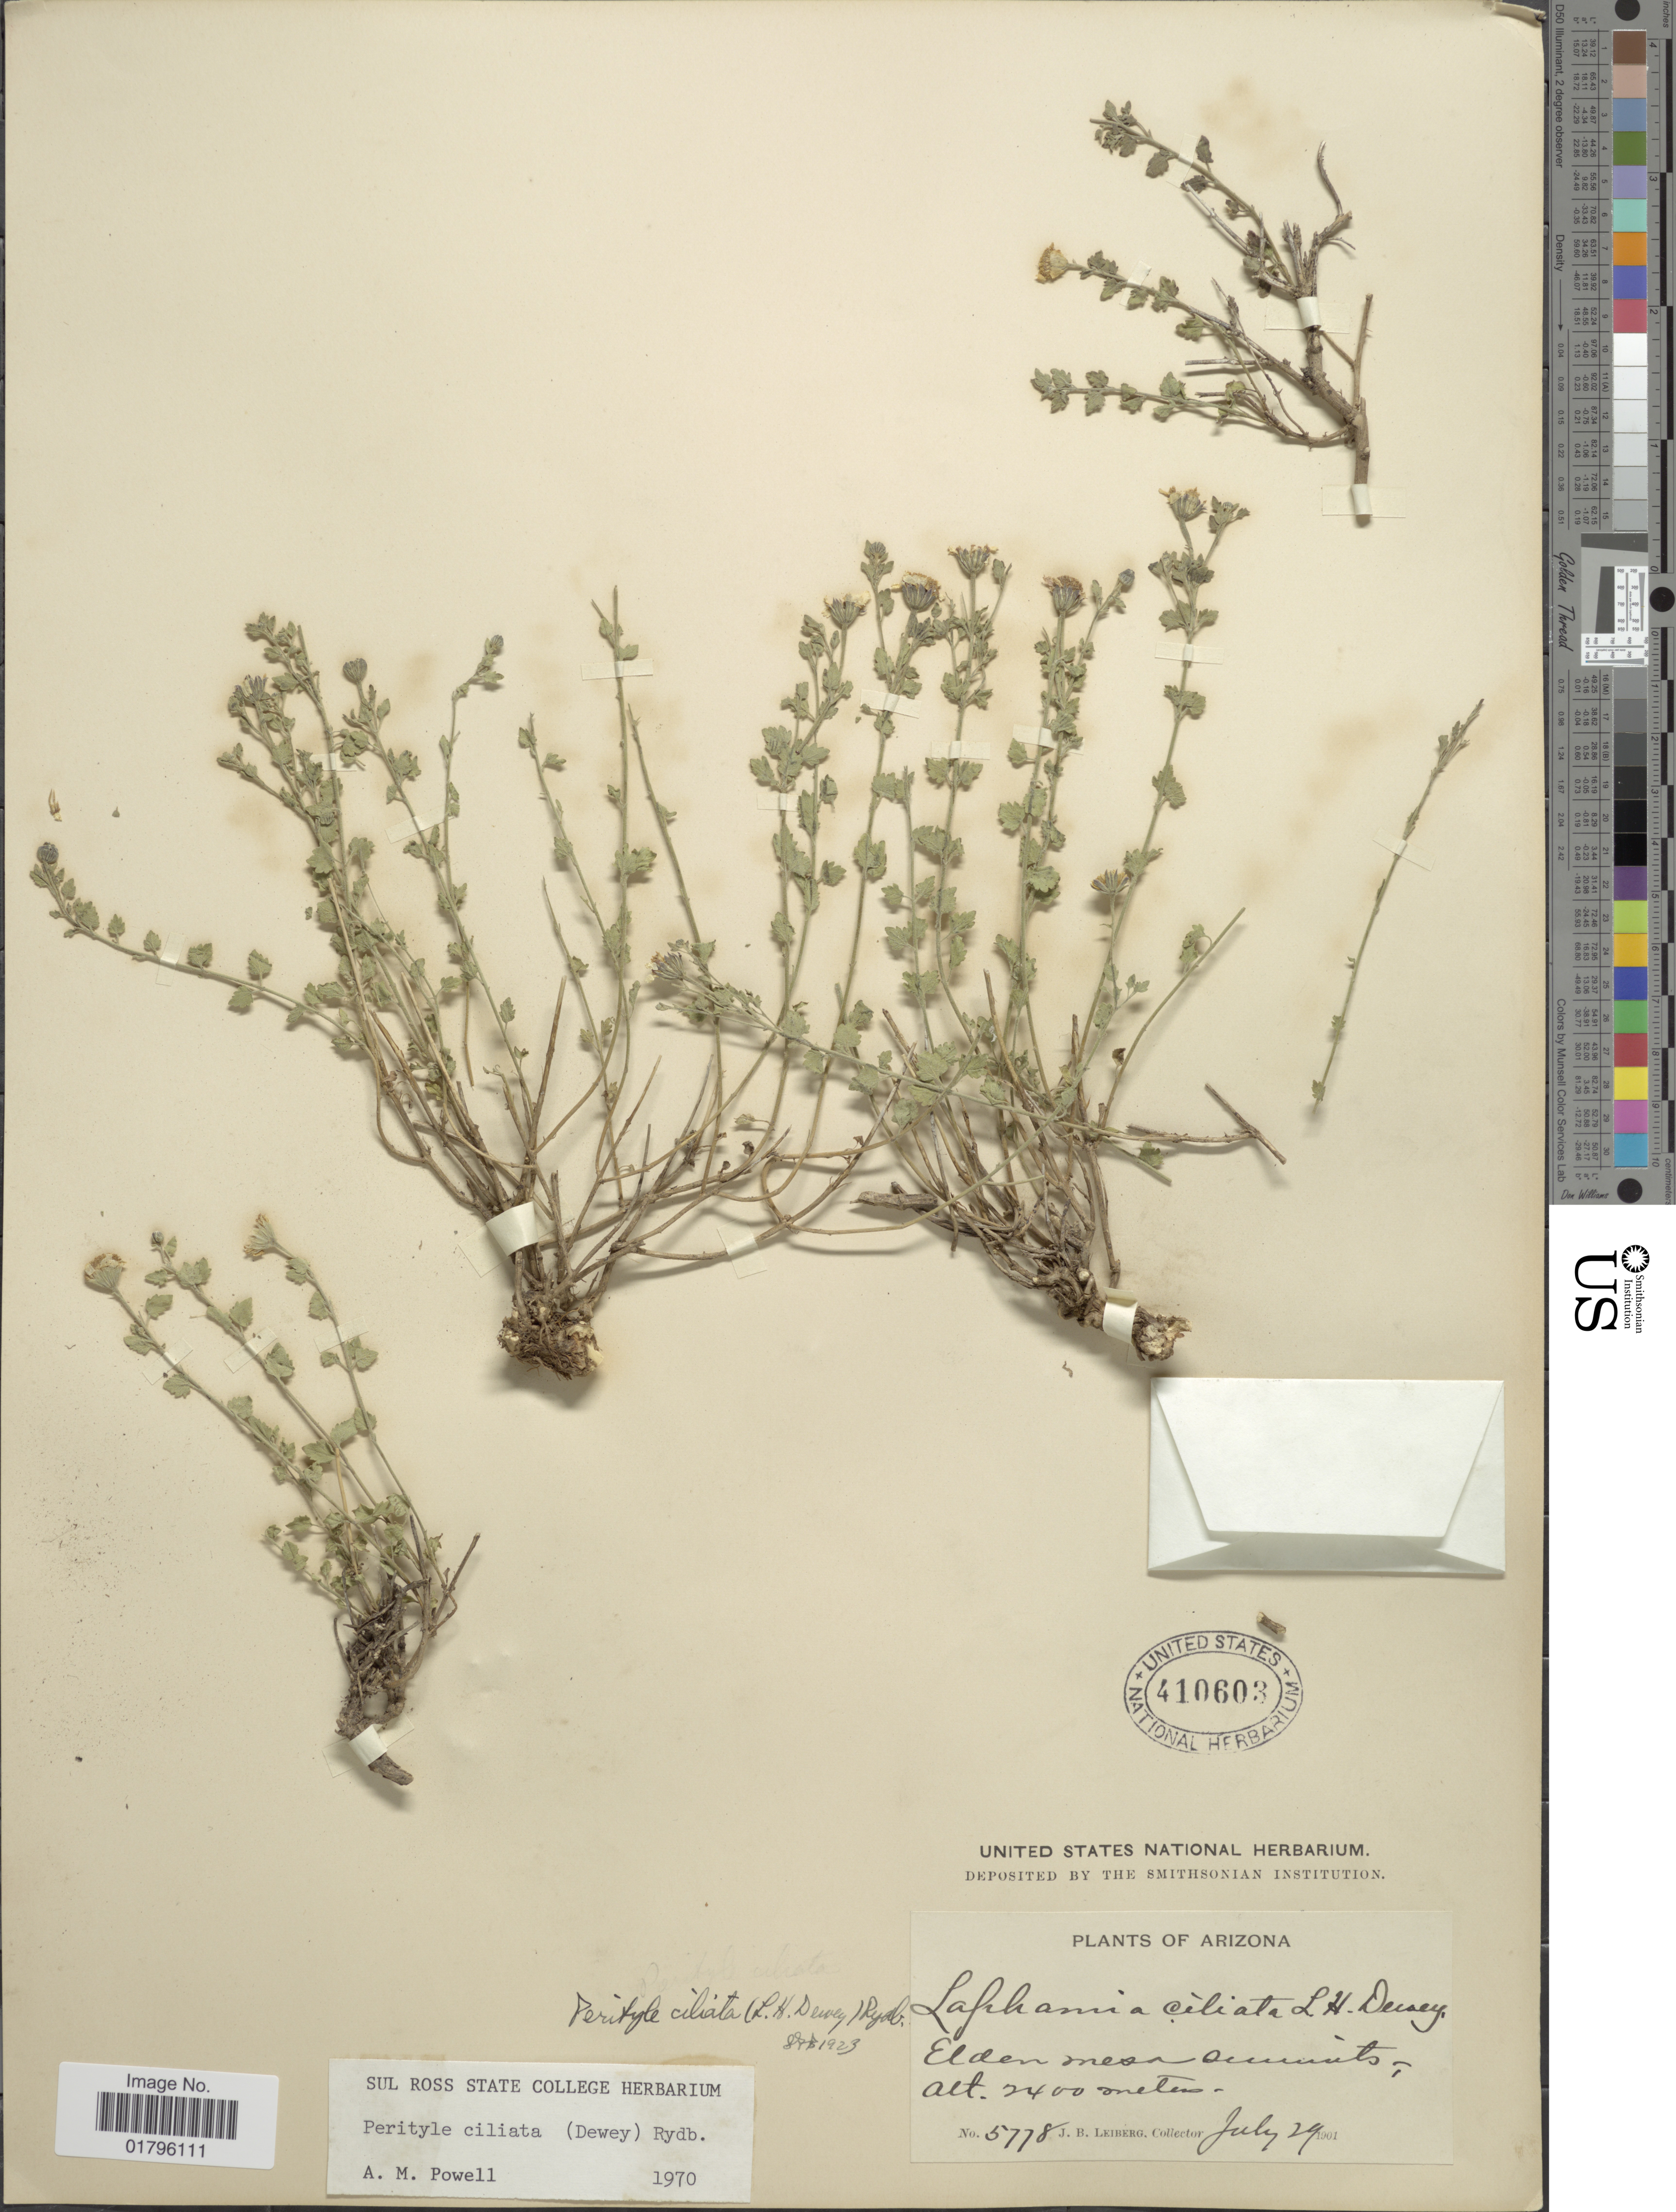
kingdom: Plantae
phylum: Tracheophyta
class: Magnoliopsida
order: Asterales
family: Asteraceae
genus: Perityle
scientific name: Perityle ciliata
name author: (L.H. Dewey) Rydb.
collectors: J. B. Leiberg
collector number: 5778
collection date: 1901-07-29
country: United States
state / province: Arizona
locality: Elden mesa summits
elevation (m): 2400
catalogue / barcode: US 410603